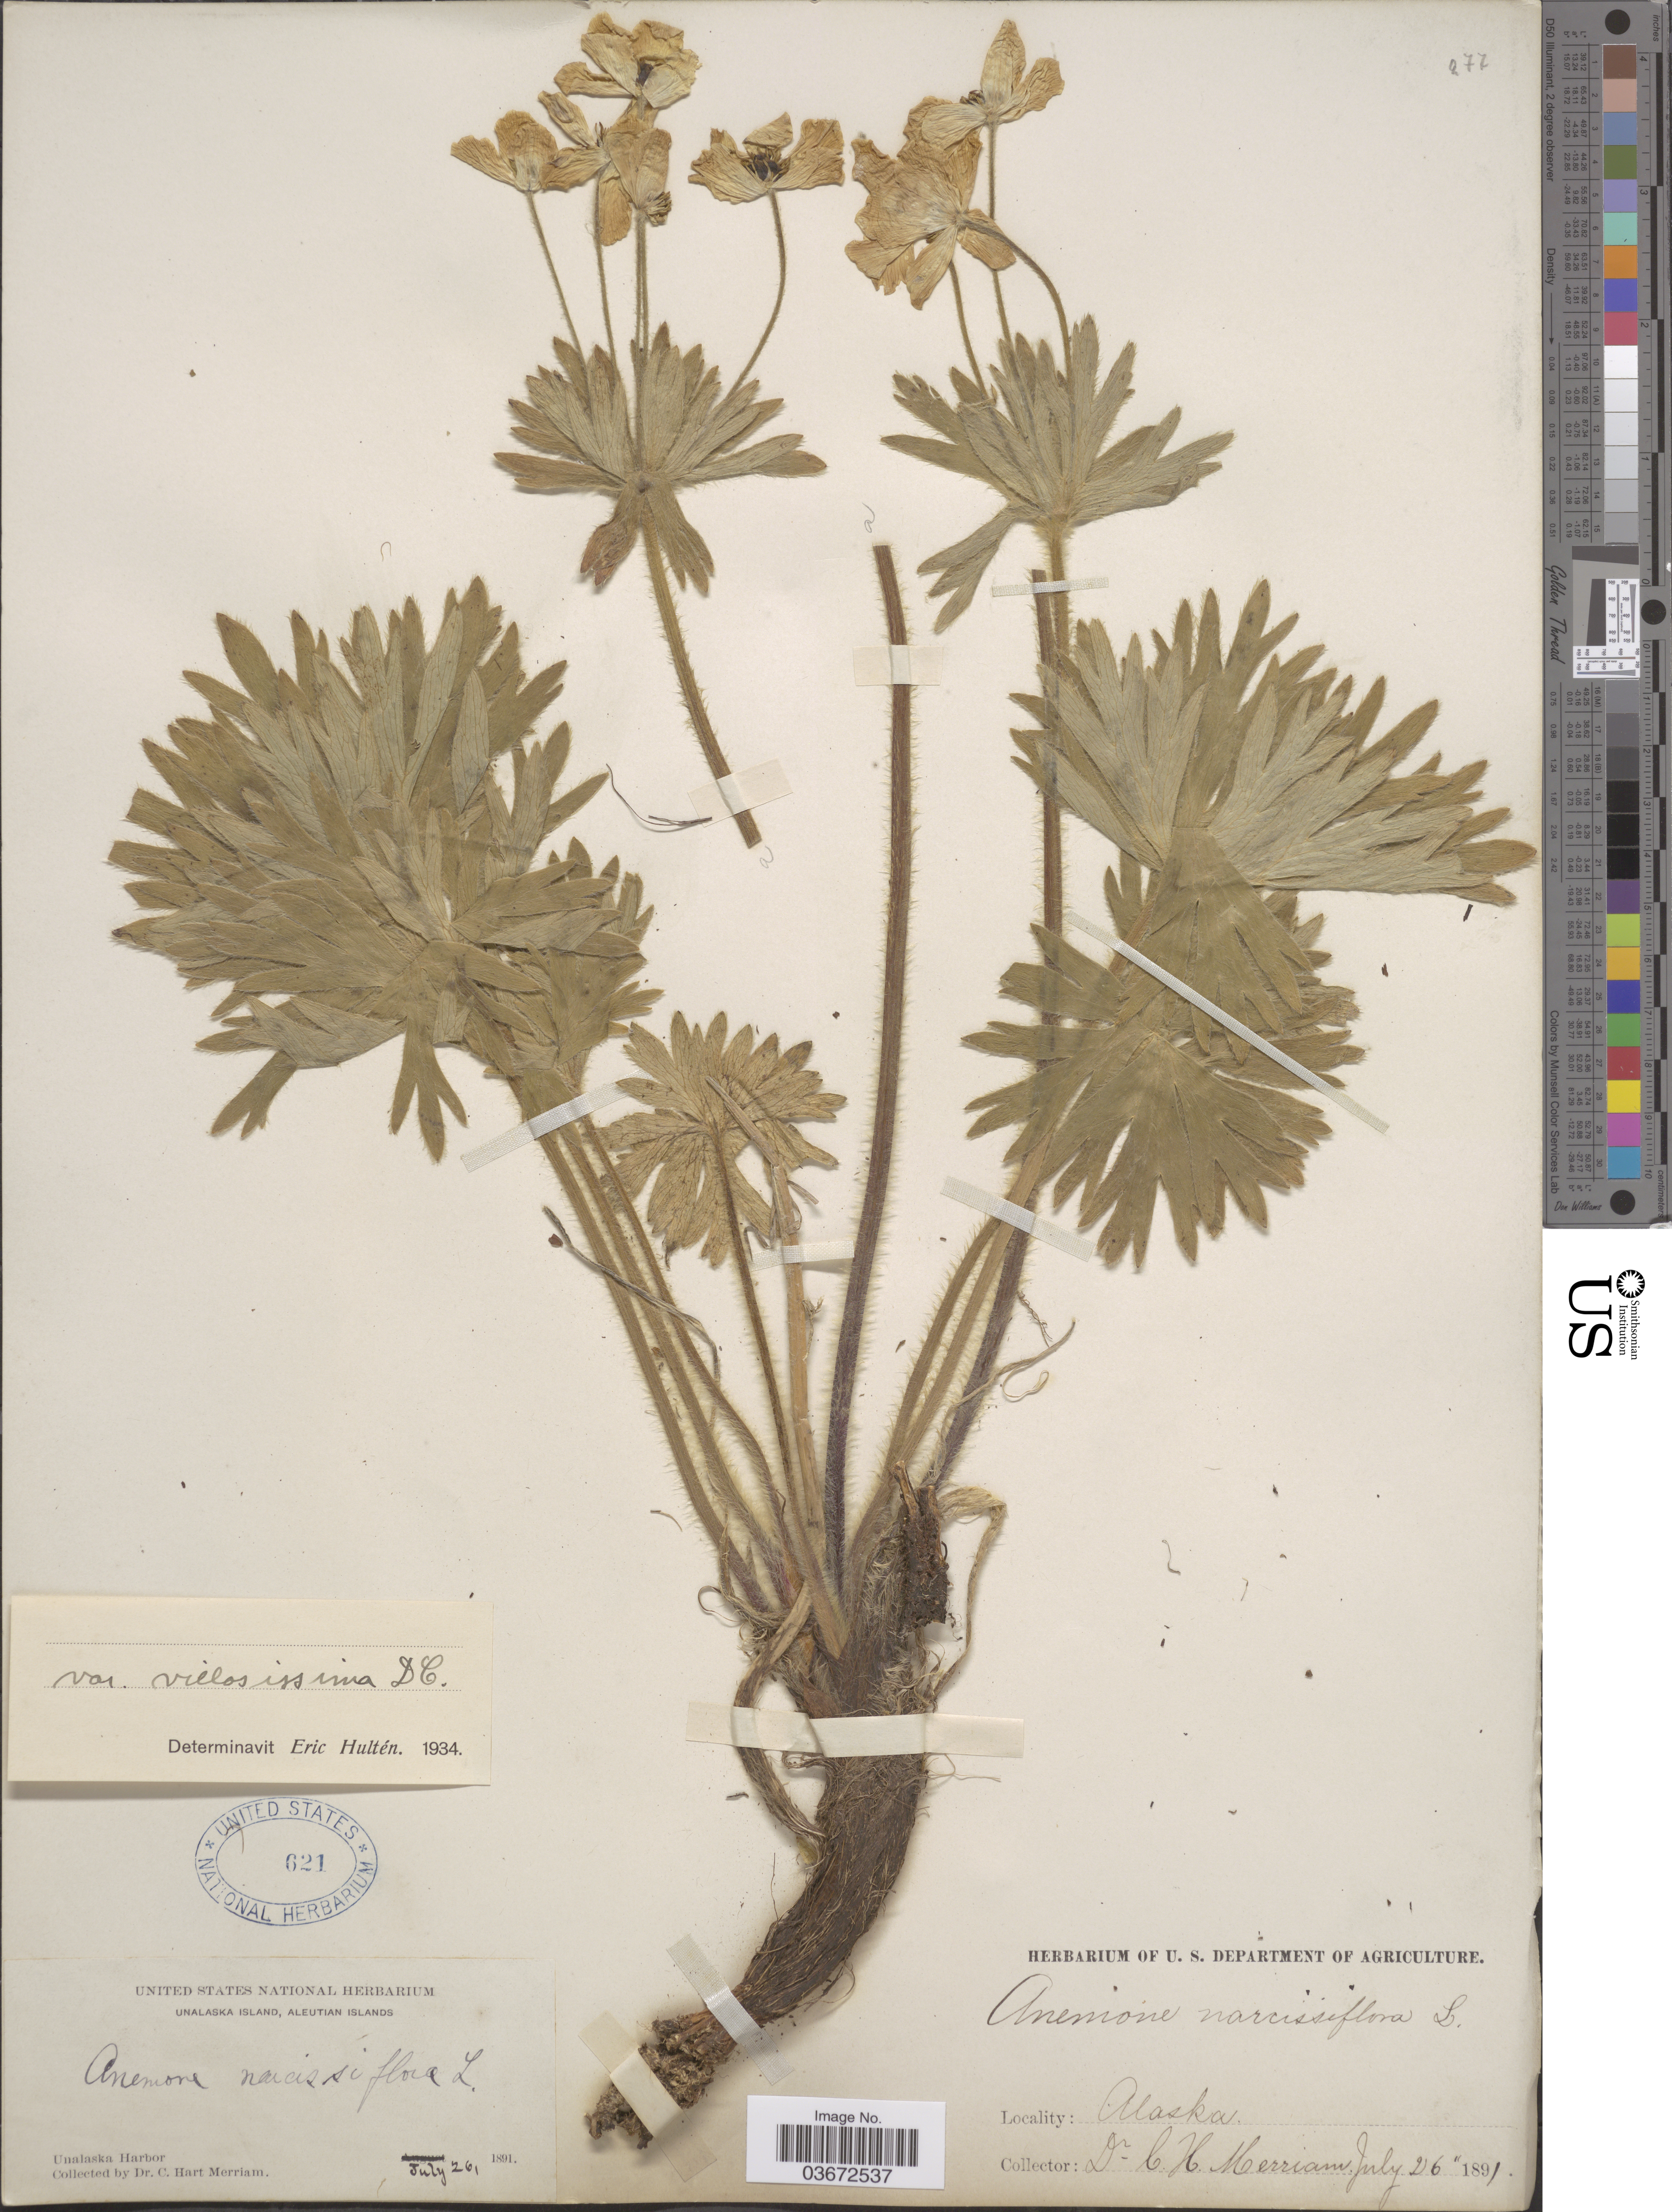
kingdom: Plantae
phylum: Tracheophyta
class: Magnoliopsida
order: Ranunculales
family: Ranunculaceae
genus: Anemone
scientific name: Anemone narcissiflora var. villosissima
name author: DC.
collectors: C. Merriam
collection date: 1891-07-26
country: United States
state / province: Alaska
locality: Unalaska Island, Aleutian Islands. Unalaska Harbor.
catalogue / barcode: US 621